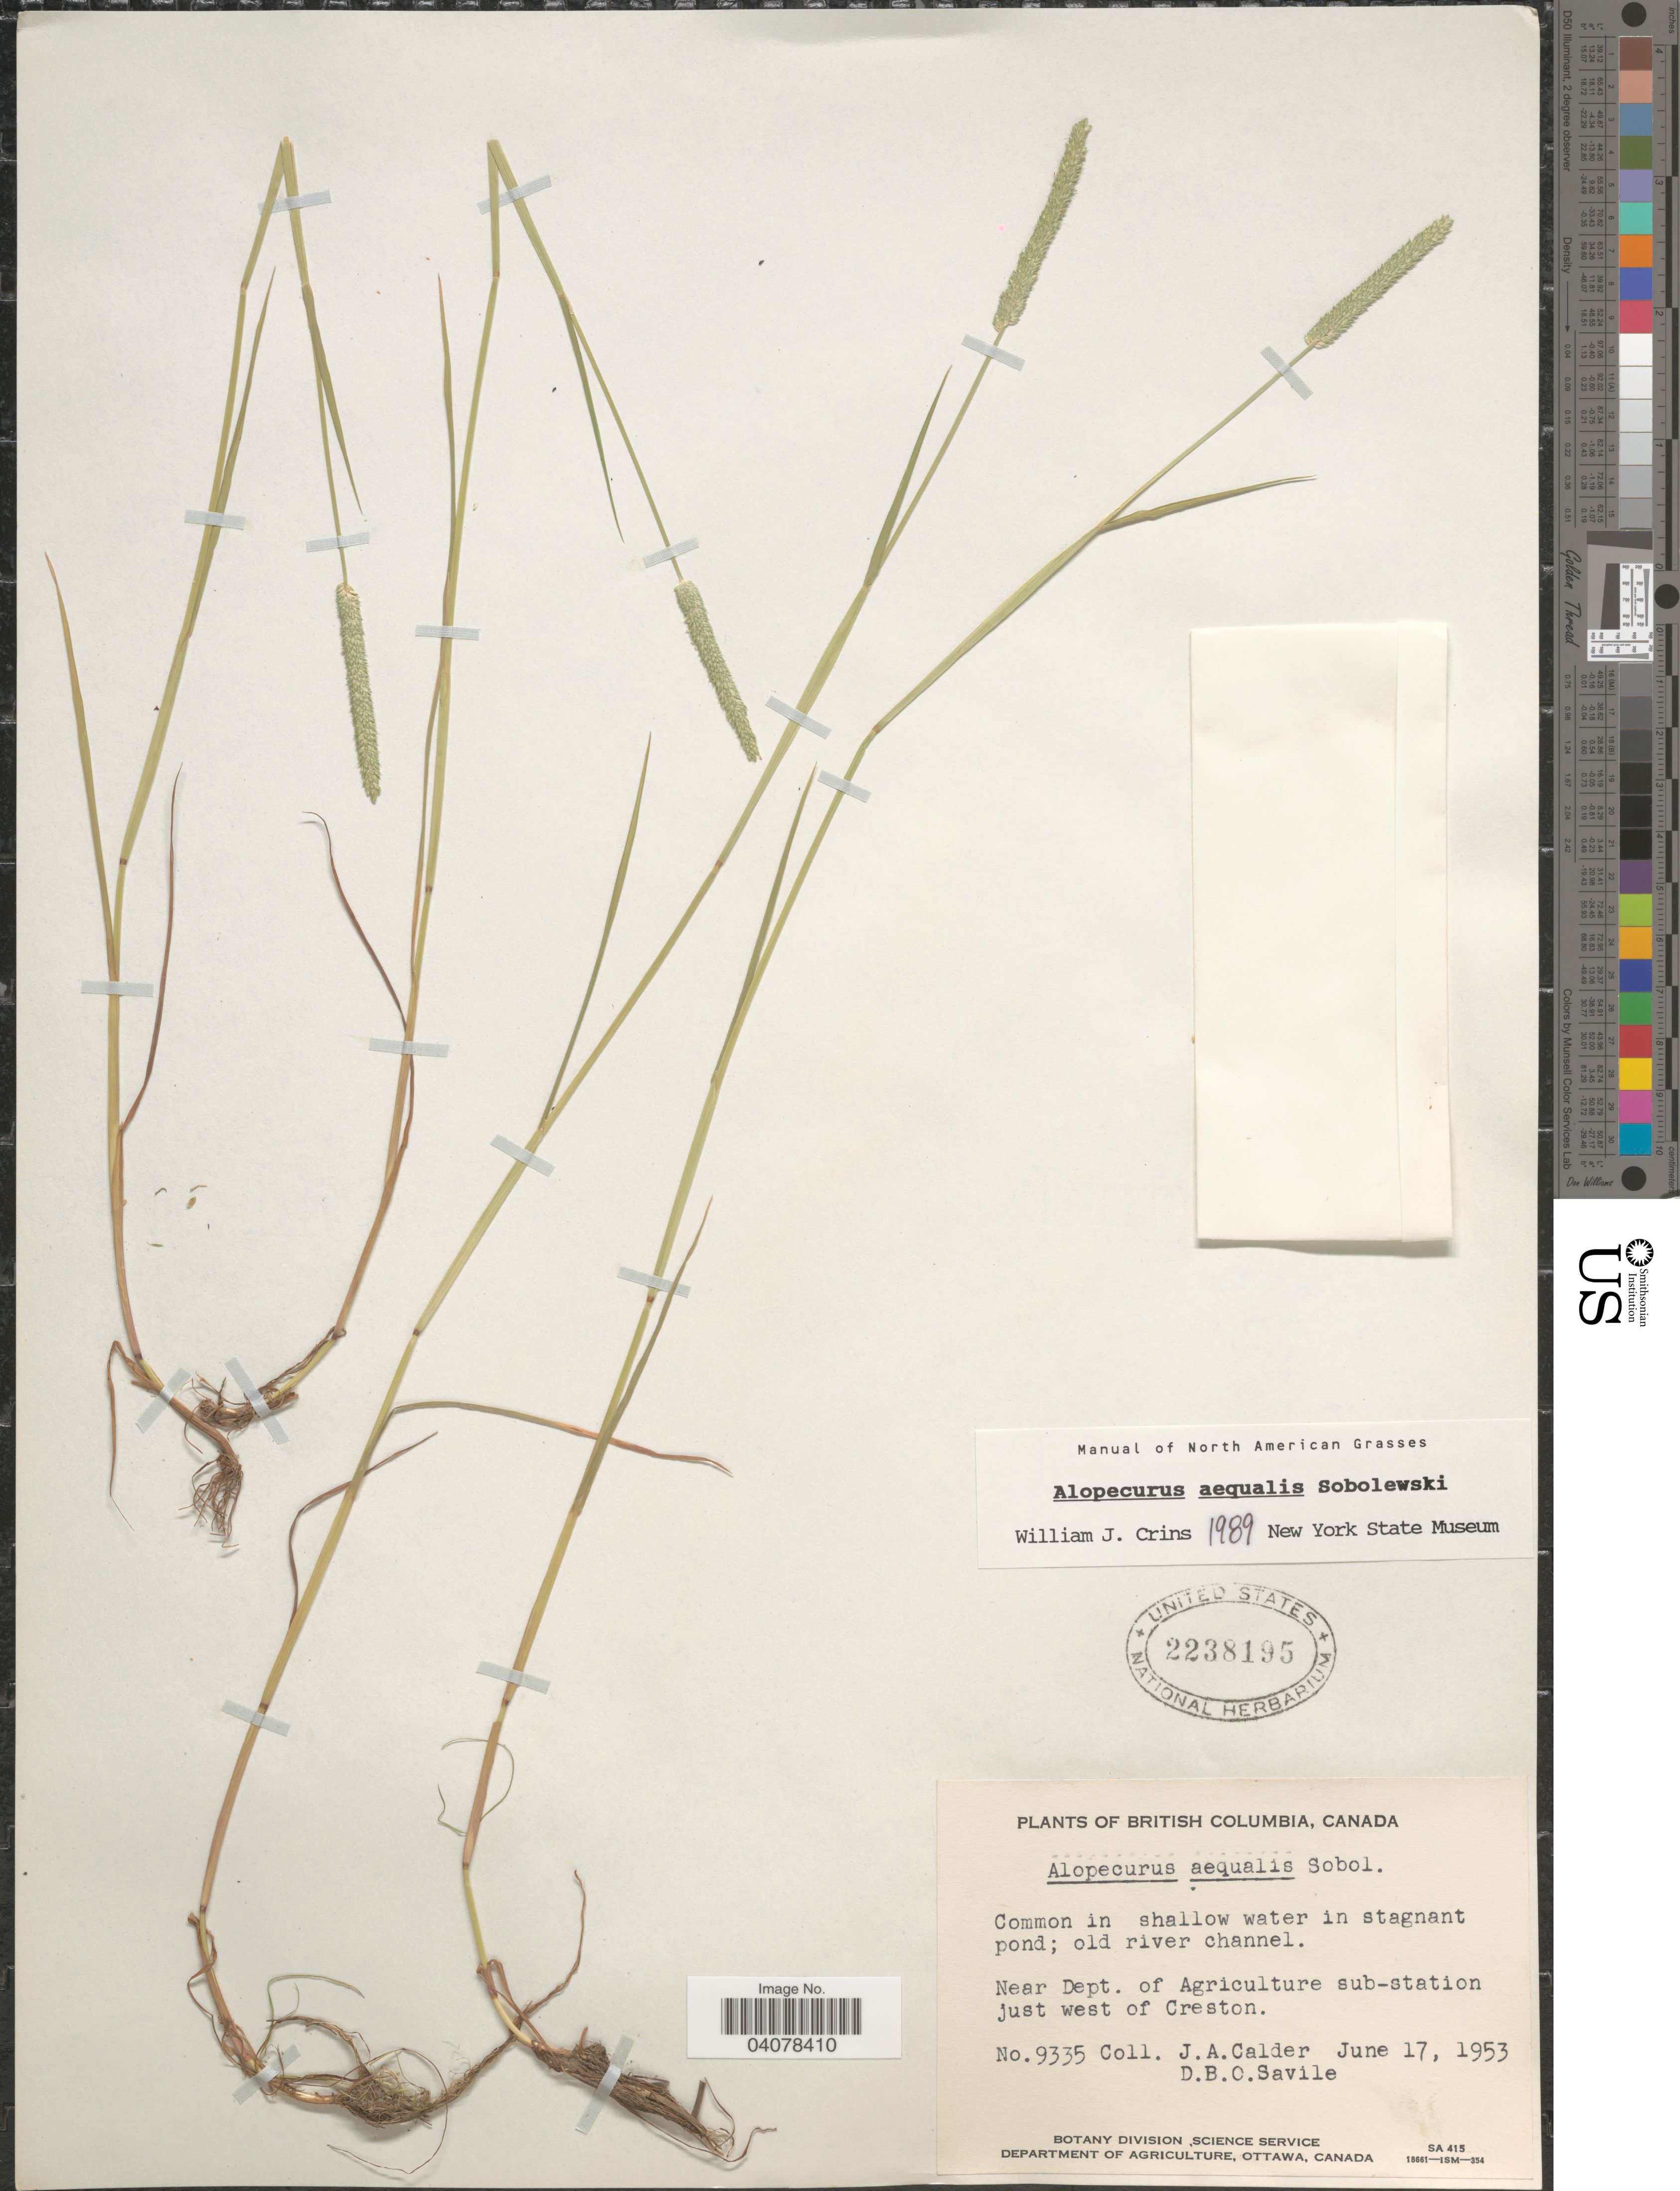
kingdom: Plantae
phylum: Tracheophyta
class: Liliopsida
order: Poales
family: Poaceae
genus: Alopecurus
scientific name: Alopecurus aequalis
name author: Sobol.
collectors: J. A. Calder & D. Savile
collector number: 9335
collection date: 1953-06-17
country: Canada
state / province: British Columbia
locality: Near Dept. of Agriculture sub-station just west of Creston.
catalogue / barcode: US 2238195